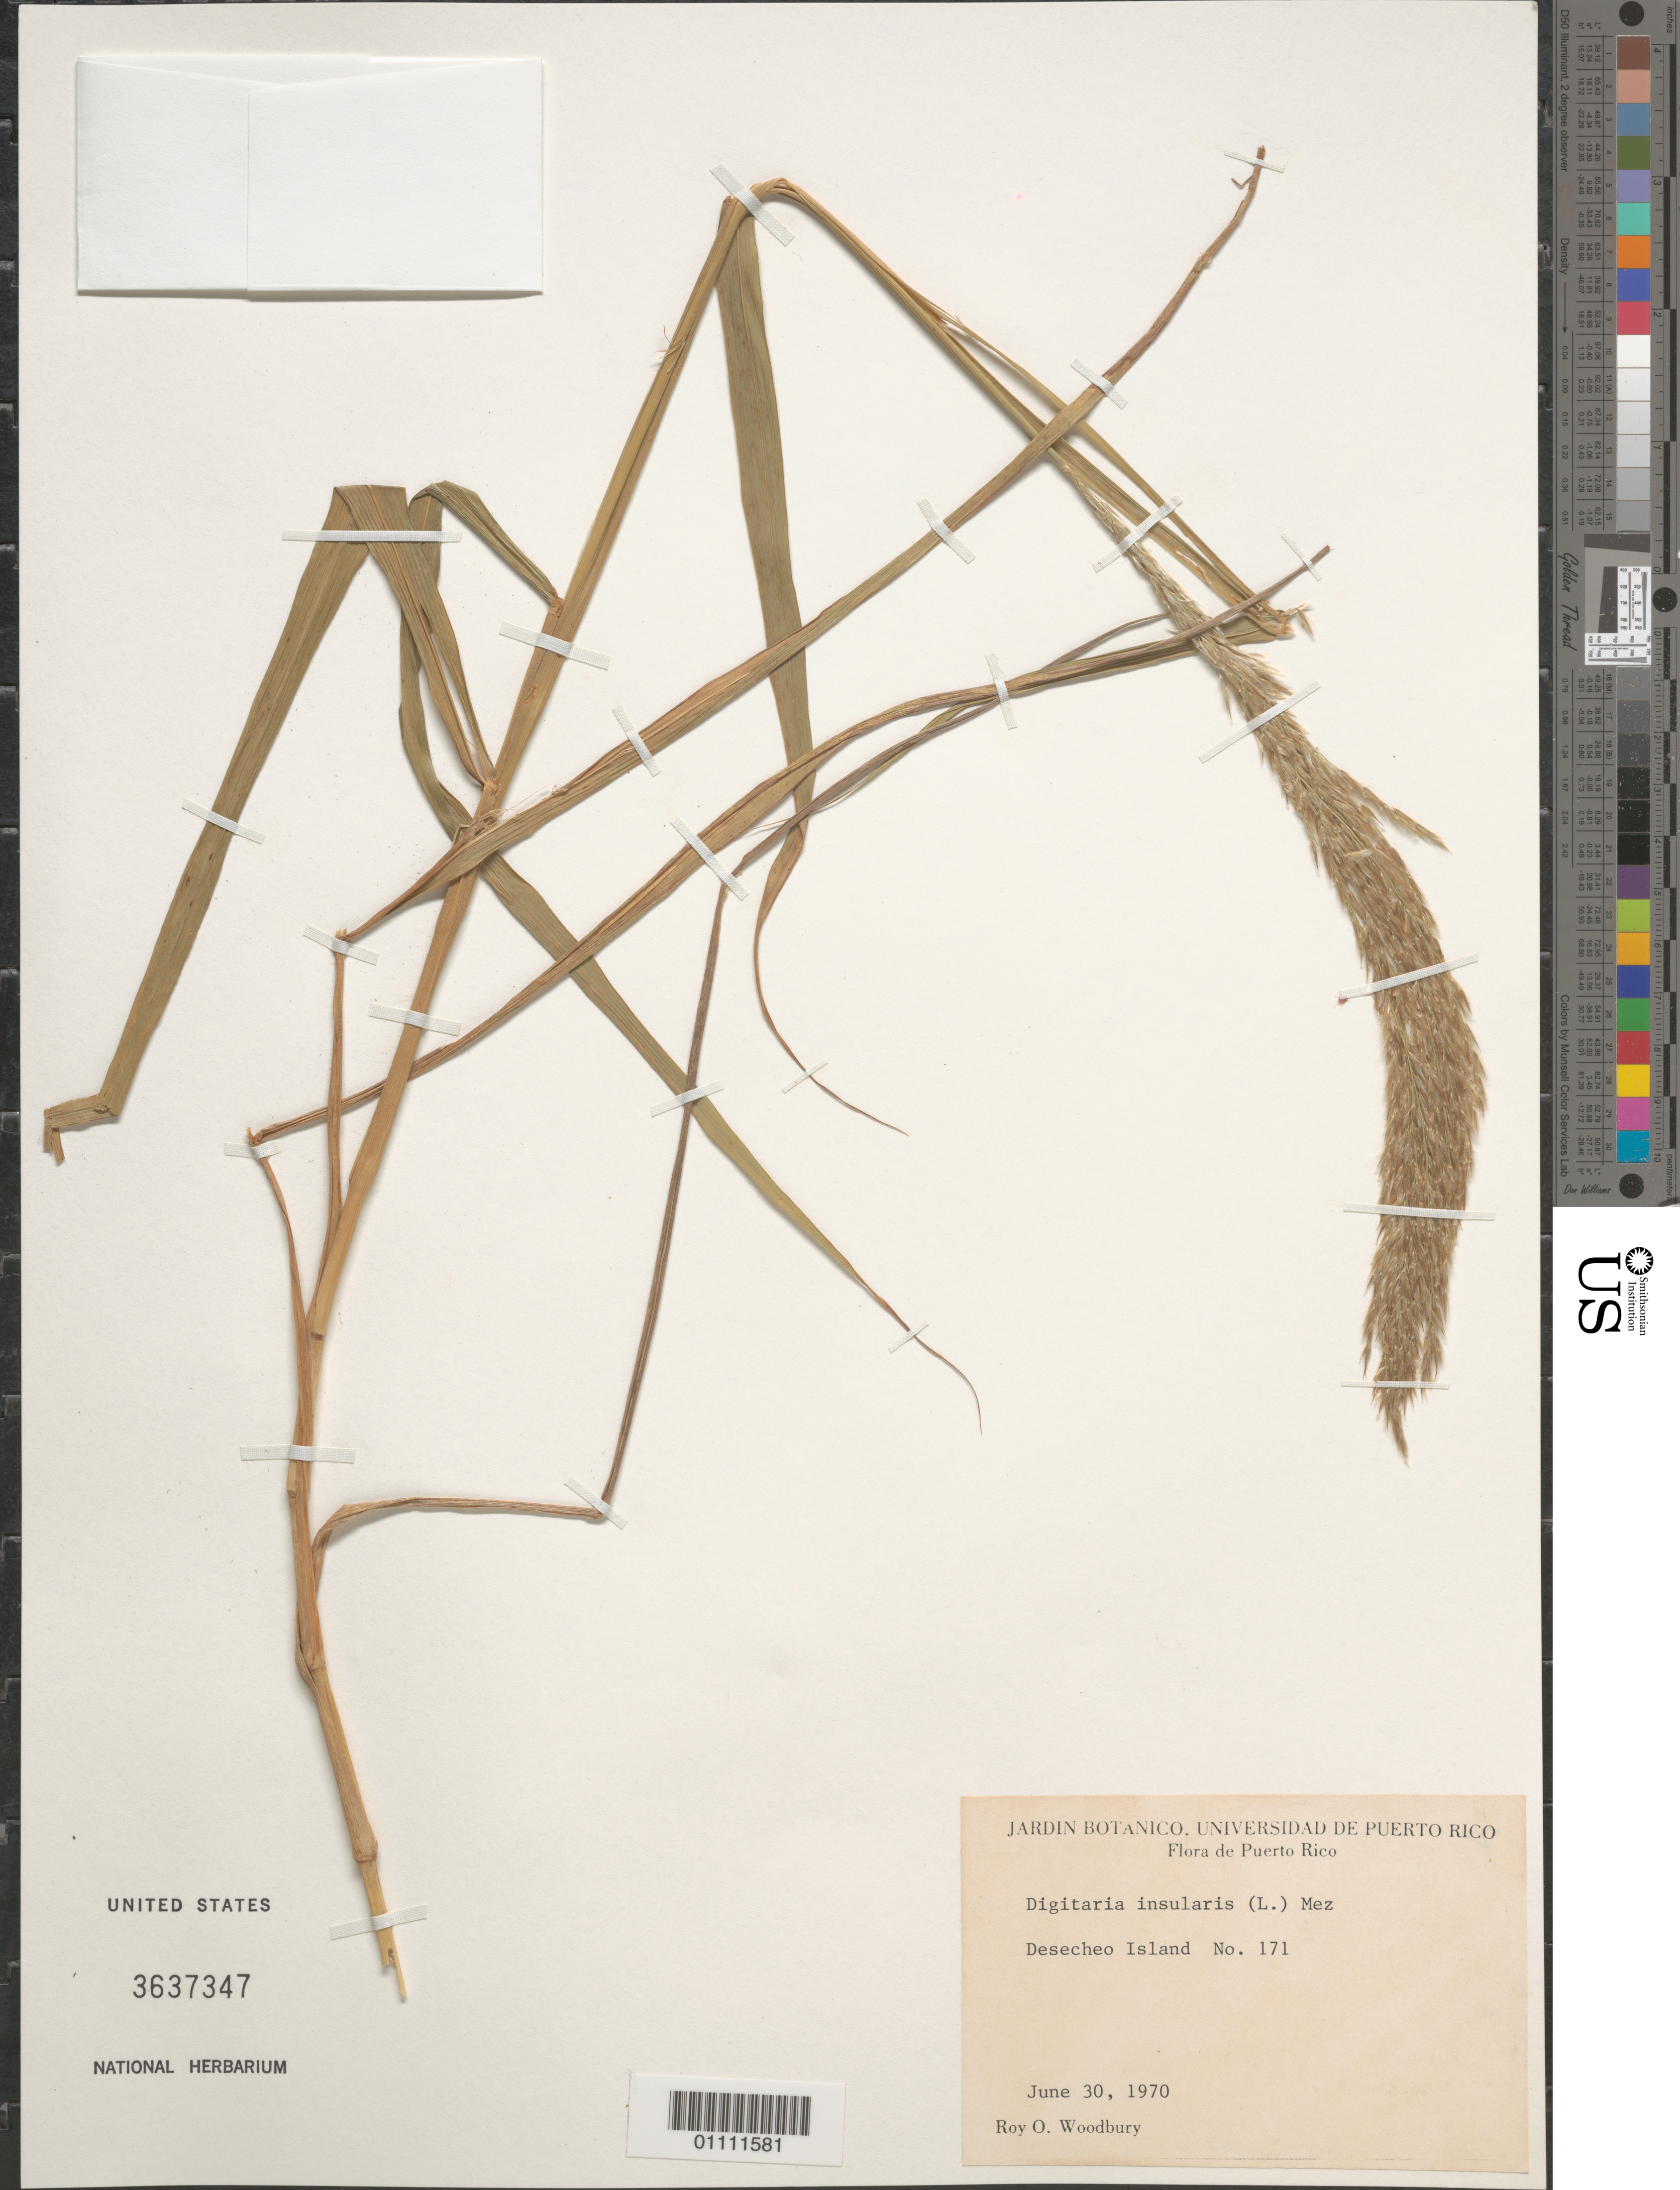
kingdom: Plantae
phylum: Tracheophyta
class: Liliopsida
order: Poales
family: Poaceae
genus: Digitaria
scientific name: Digitaria insularis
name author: (L.) Mez ex Ekman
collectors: R. O. Woodbury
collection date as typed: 30 Jun 1970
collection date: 1970-06-30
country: Puerto Rico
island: Desecheo I.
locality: No. 171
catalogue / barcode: US 3637347